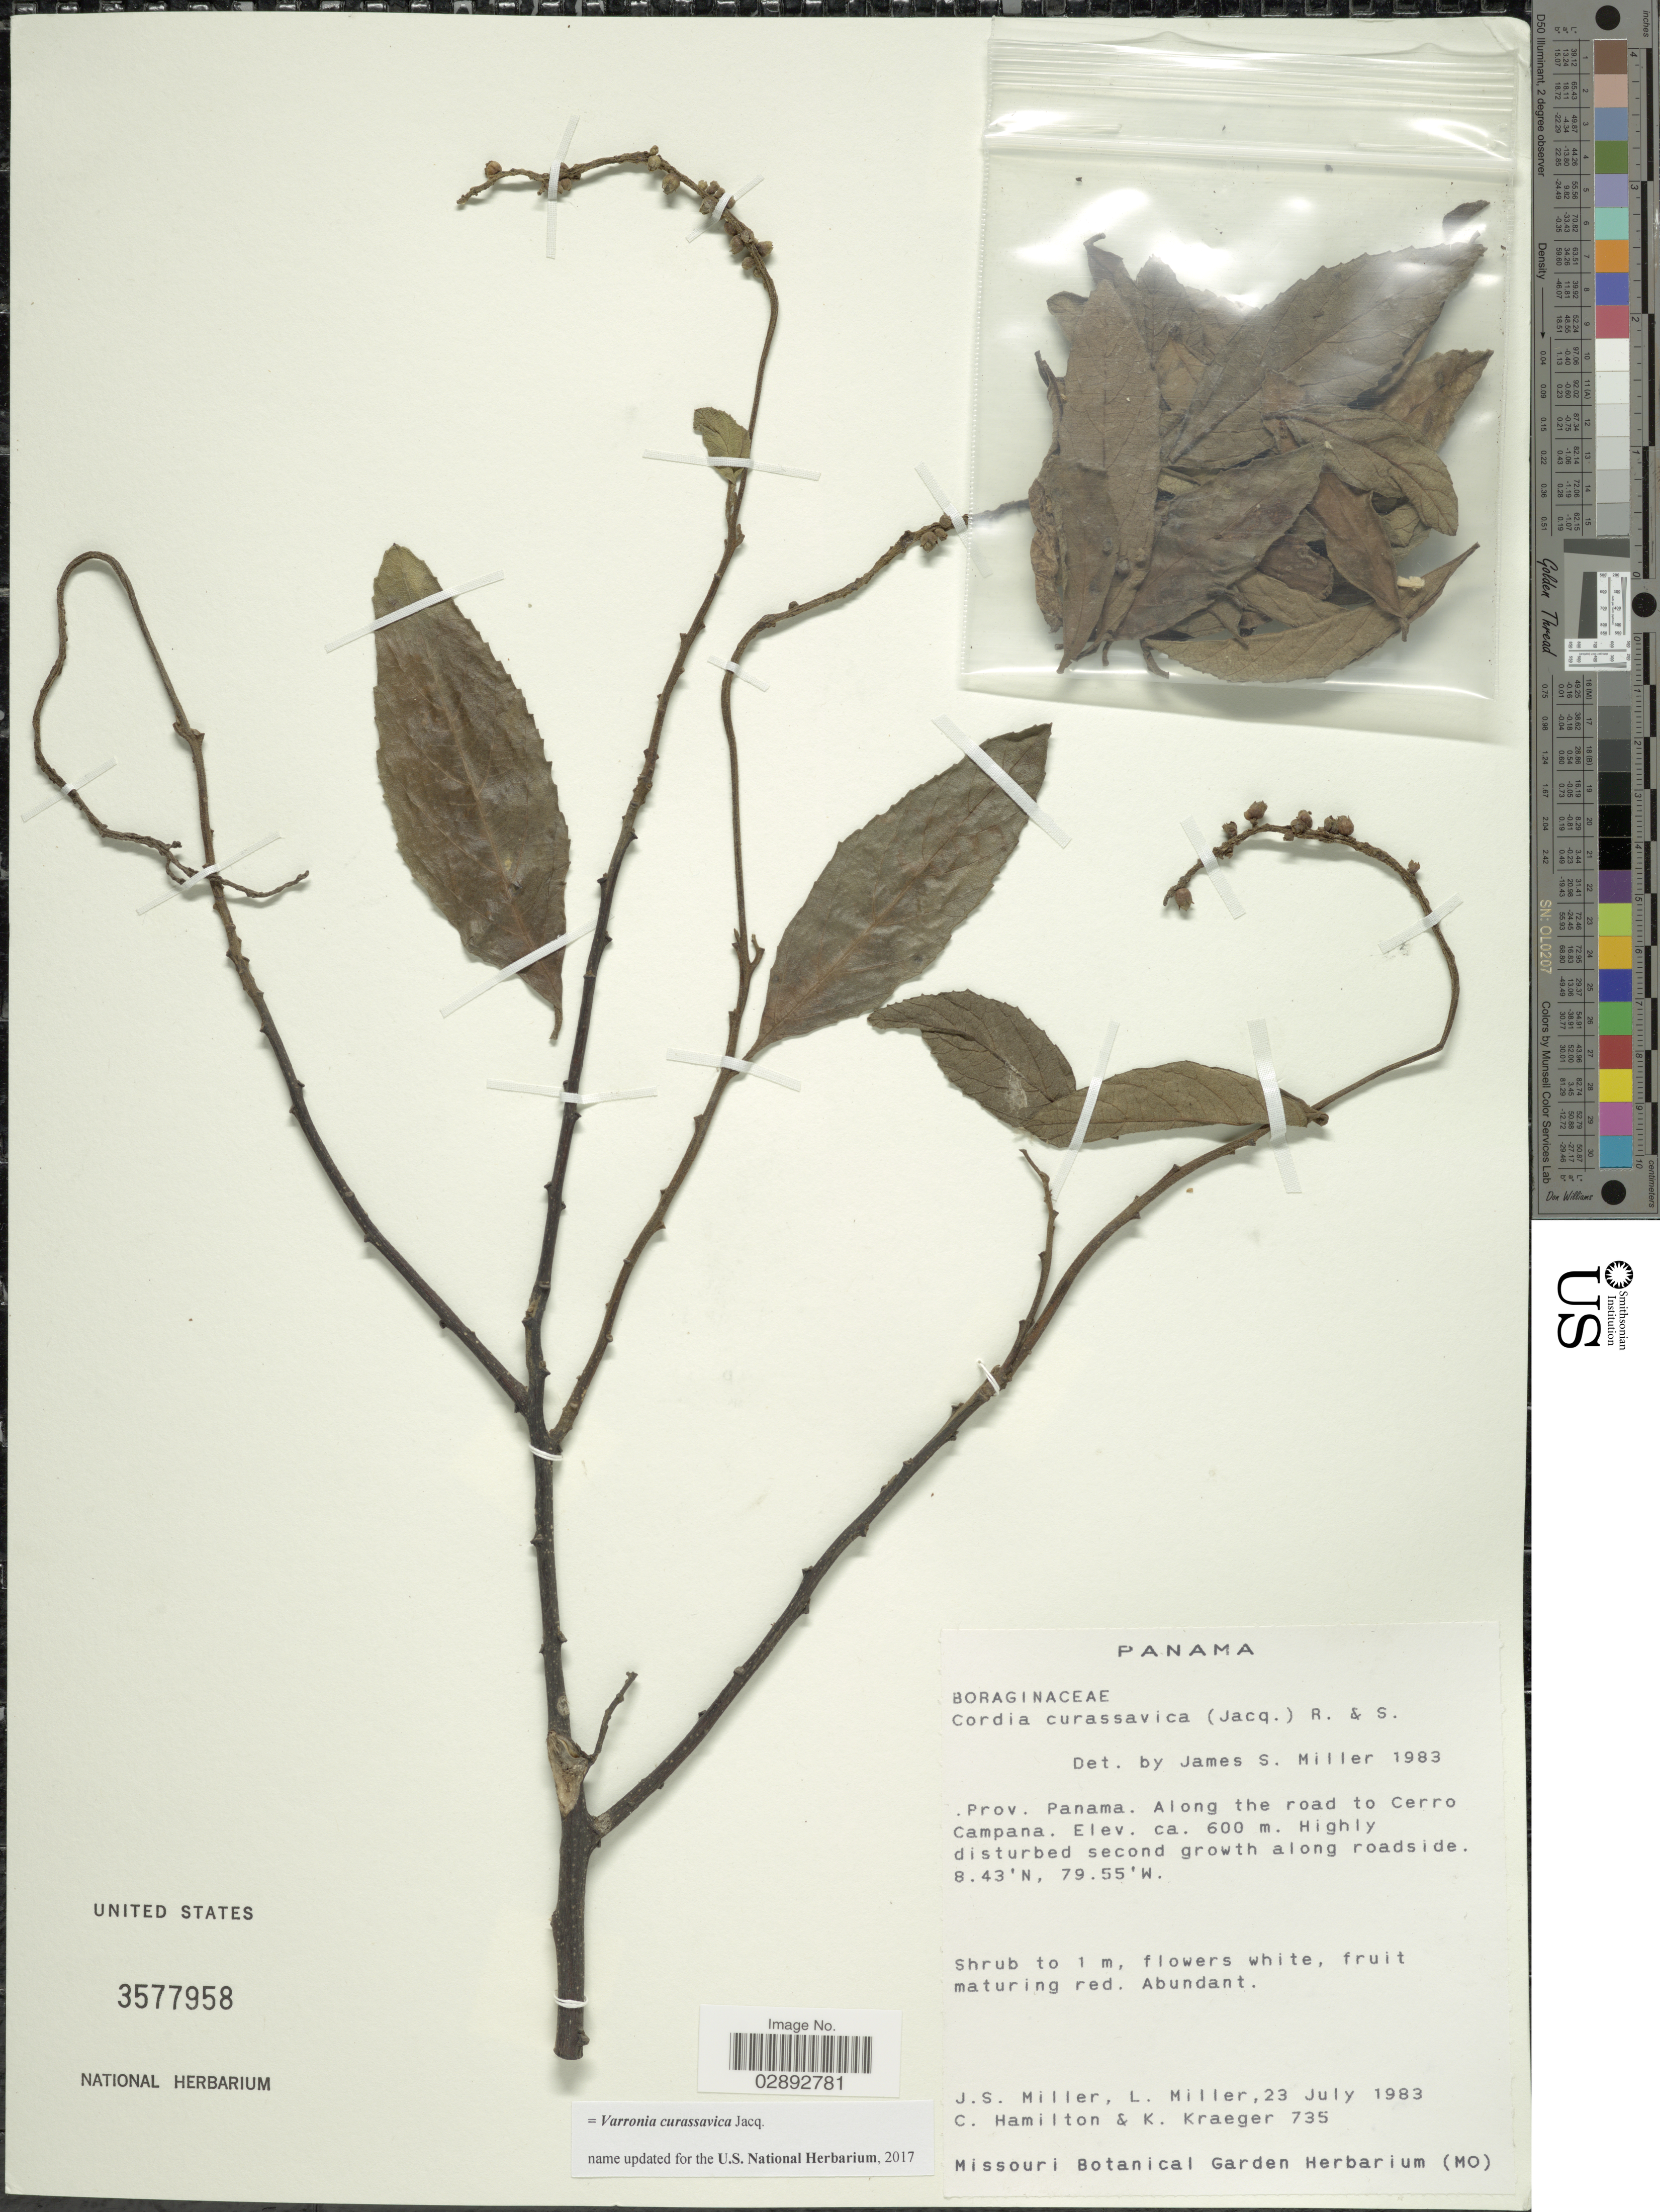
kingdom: Plantae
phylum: Tracheophyta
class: Magnoliopsida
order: Boraginales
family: Cordiaceae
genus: Varronia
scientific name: Varronia curassavica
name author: Jacq.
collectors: J. S. Miller, L. Miller, C. Hamilton & K. Kraeger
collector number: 735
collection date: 1983-07-23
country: Panama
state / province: Panamá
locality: Prov. Panama. Along the road to Cerro Campana.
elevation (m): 600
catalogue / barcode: US 3577958